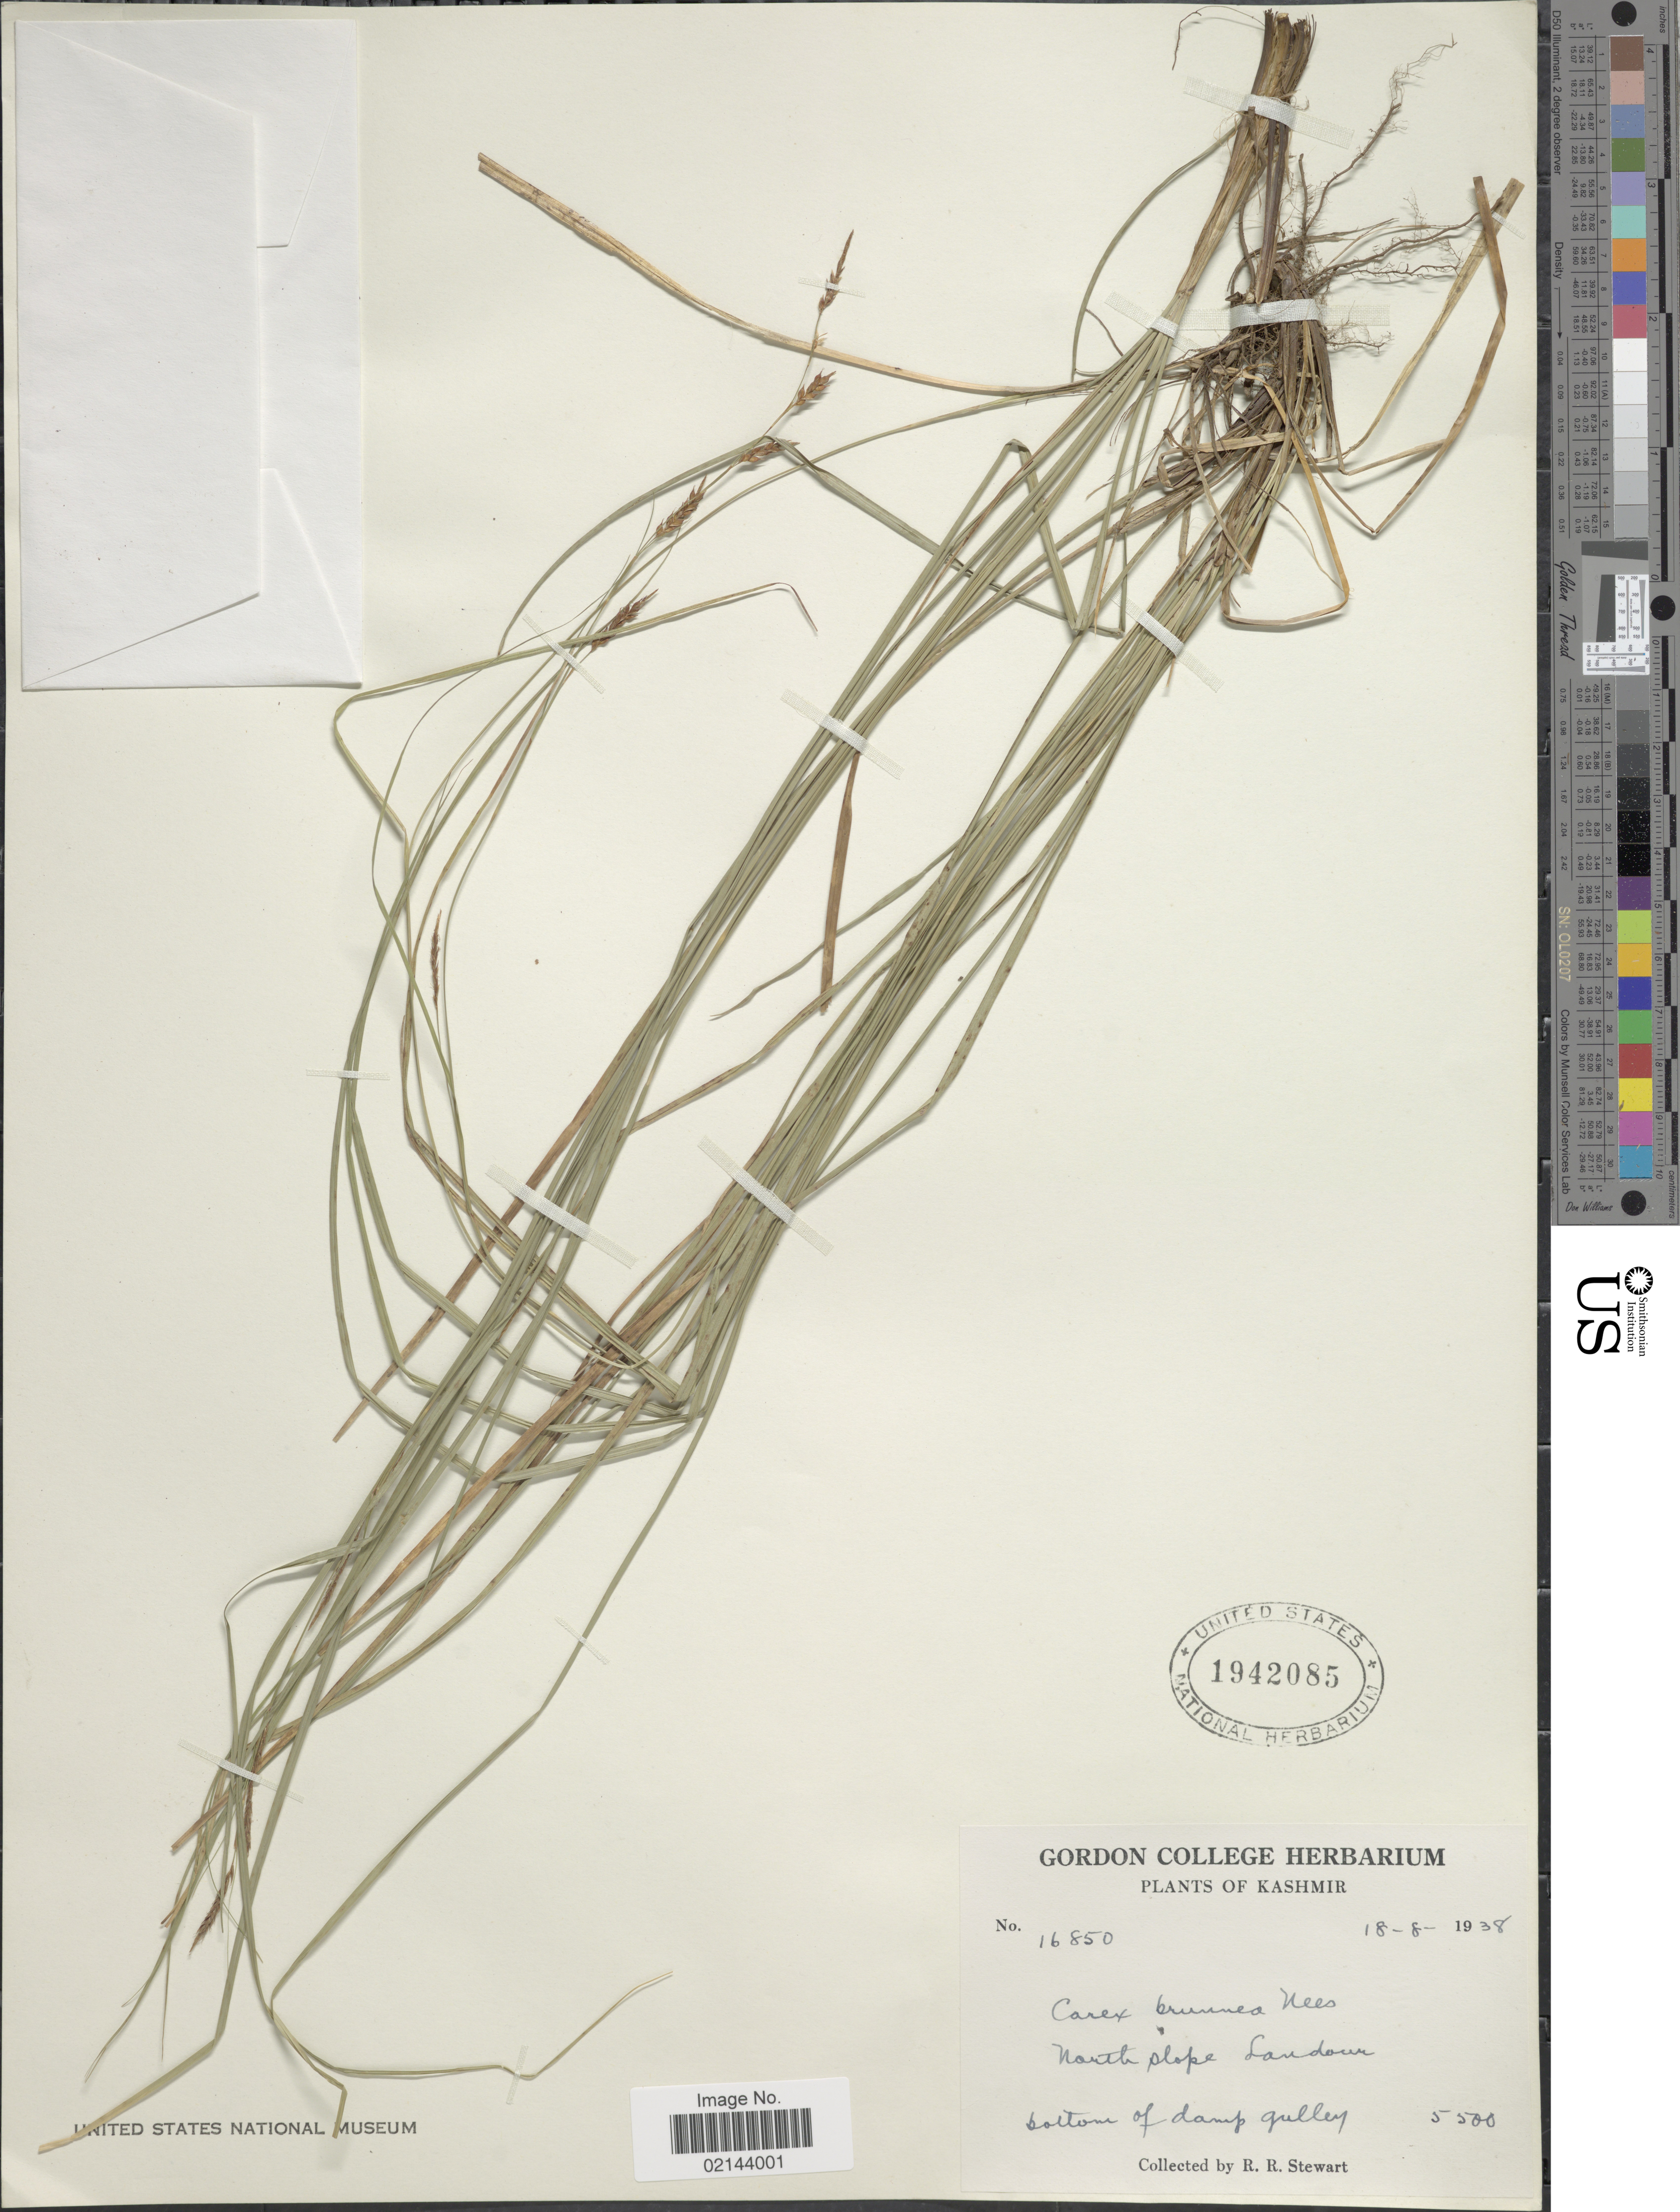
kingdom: Plantae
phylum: Tracheophyta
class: Liliopsida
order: Poales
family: Cyperaceae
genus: Carex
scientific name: Carex brunnea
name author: Thunb.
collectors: R. R. Stewart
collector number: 16850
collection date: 1938-08-18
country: India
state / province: Jammu and Kashmir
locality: Kashmir, North slope Landour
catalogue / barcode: US 1942085